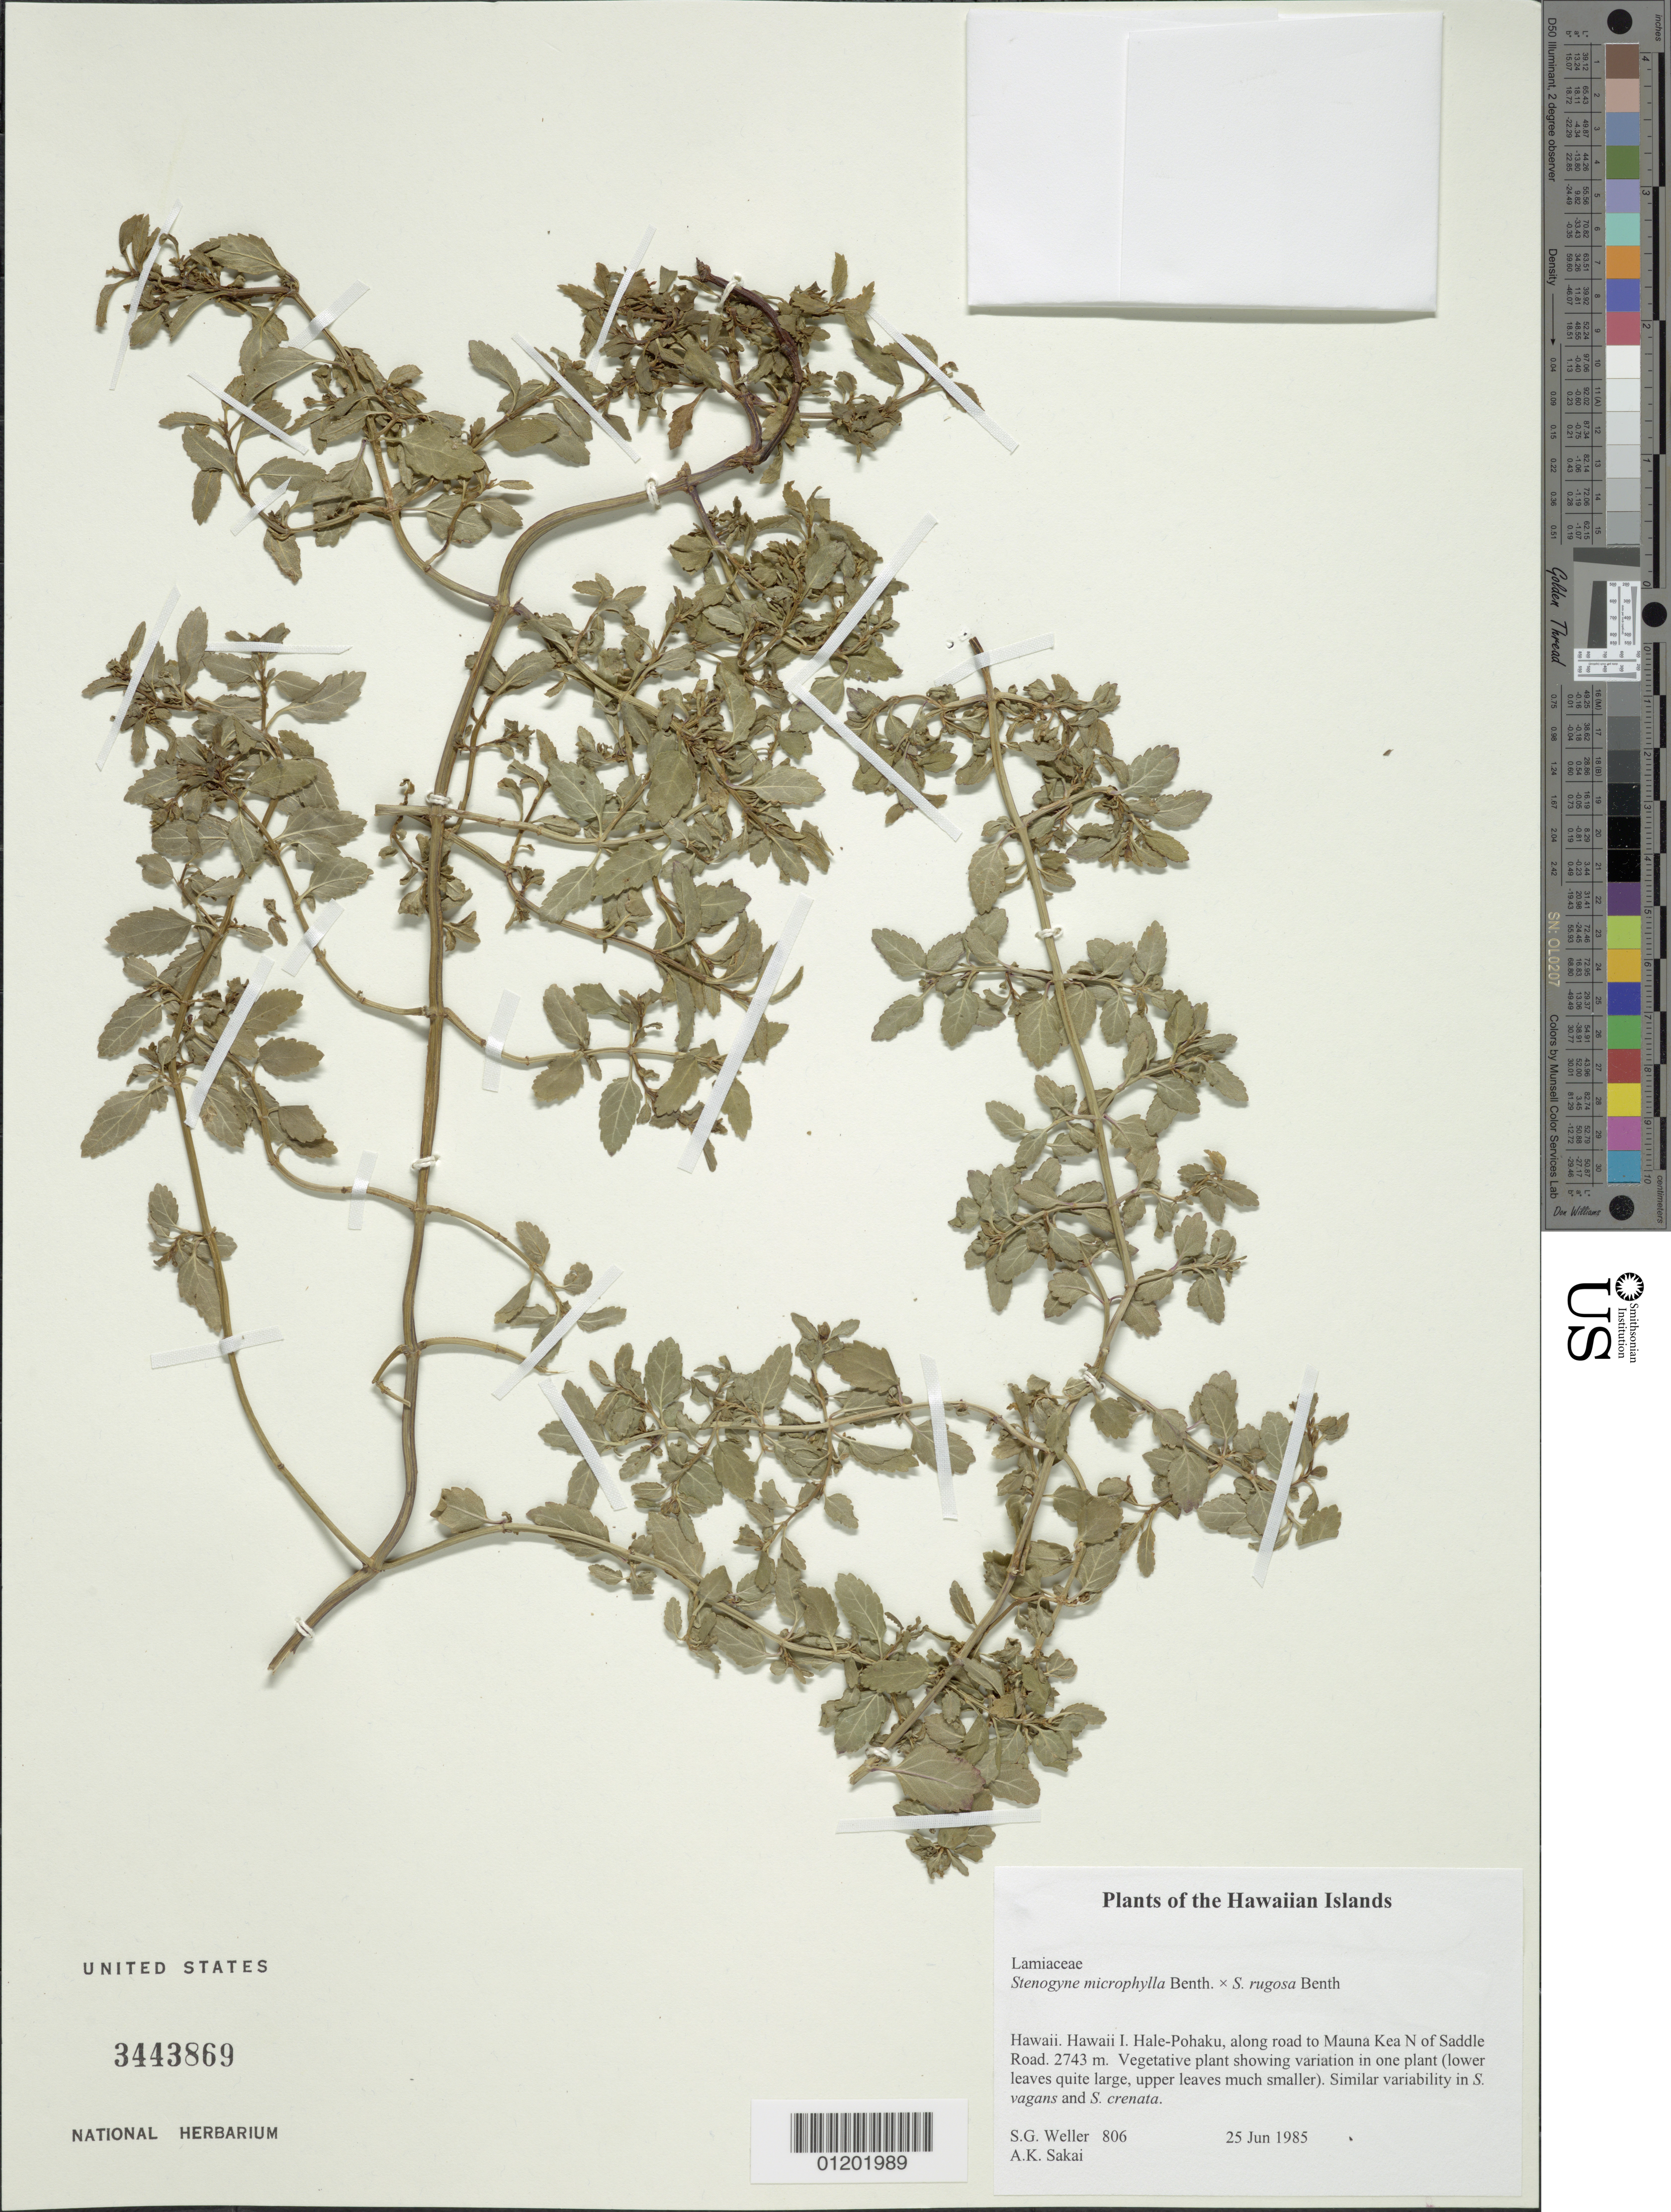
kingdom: Plantae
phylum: Tracheophyta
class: Magnoliopsida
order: Lamiales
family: Lamiaceae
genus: Stenogyne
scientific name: Stenogyne microphylla x S. rugosa Benth.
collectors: S. G. Weller & A. Sakai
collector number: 806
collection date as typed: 25 Jun 1985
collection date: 1985-06-25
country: United States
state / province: Hawaii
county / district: Hawaii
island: Hawaii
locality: Hale-Pohaku, along road to Mauna Kea N of Saddle Road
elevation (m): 2743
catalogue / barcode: US 3443869